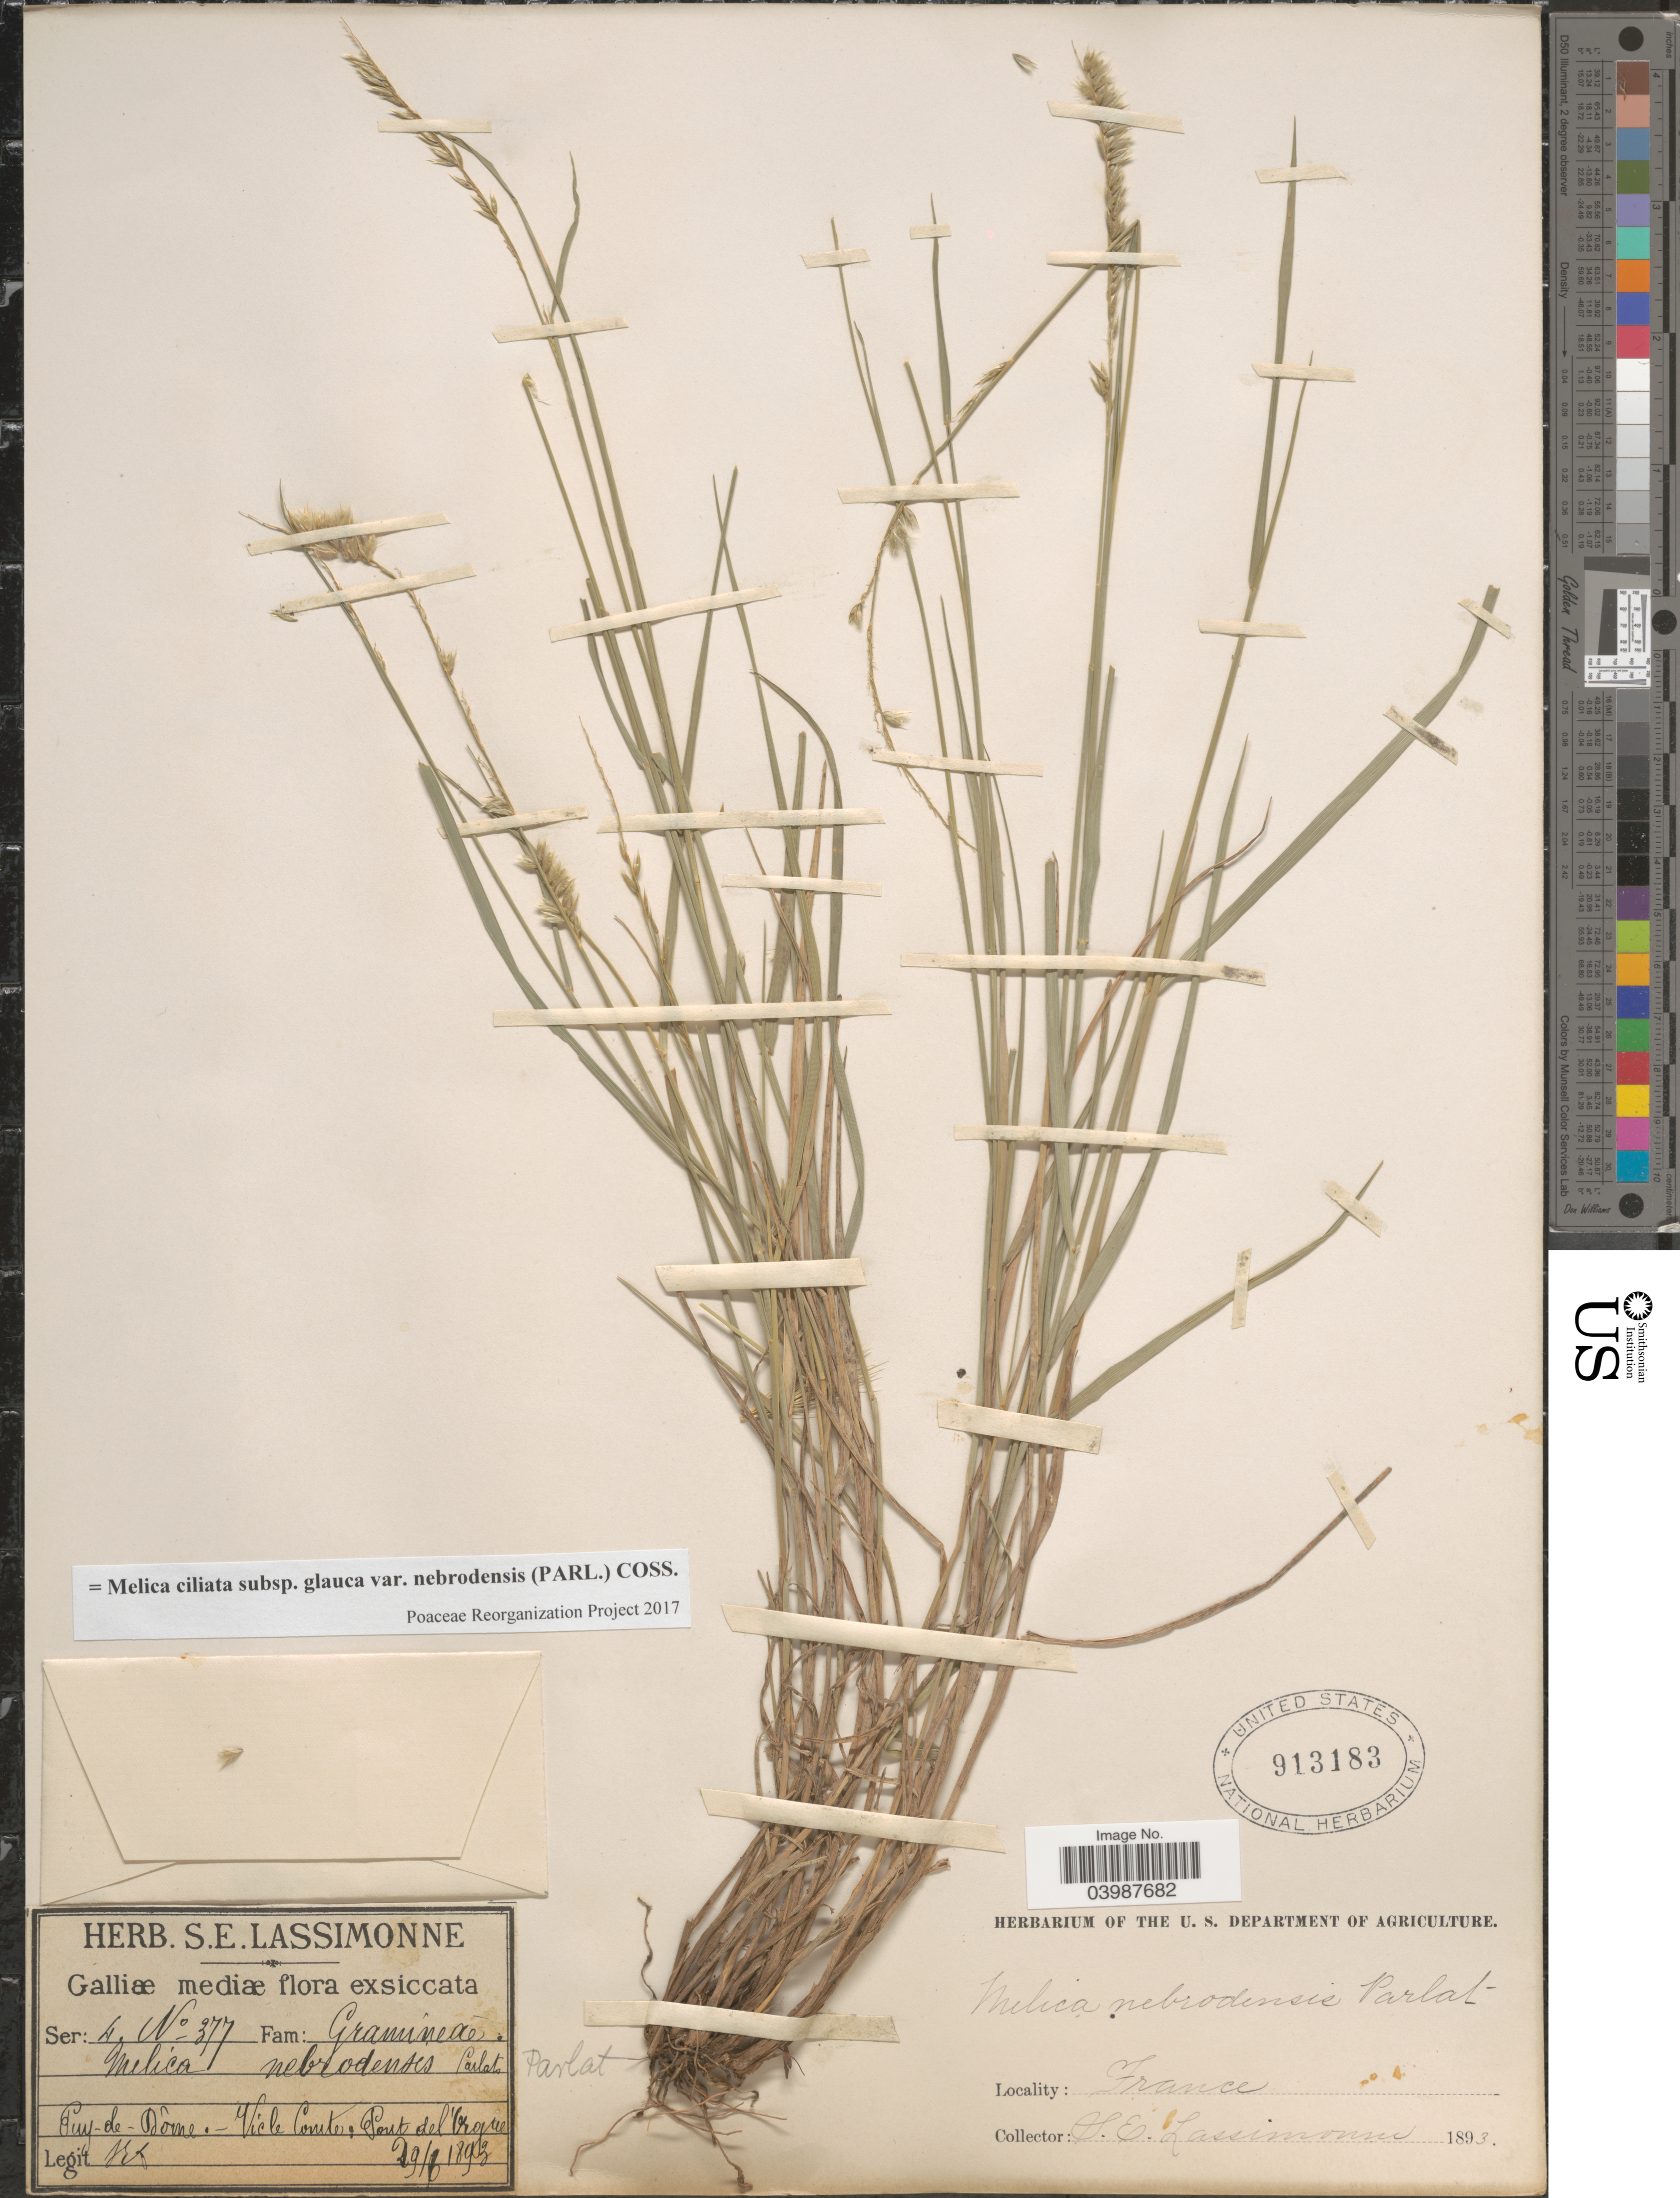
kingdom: Plantae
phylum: Tracheophyta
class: Liliopsida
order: Poales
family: Poaceae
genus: Melica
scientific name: Melica ciliata subsp. glauca var. nebrodensis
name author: (Parl.) Coss.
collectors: S. Lassimonne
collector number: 377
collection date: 1893-06-29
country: France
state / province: Auvergne-Rhône-Alpes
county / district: Puy-de-Dôme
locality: Galliæ mediæ. Puy-de-Dôme. Vic le Comte: Pont del' Orgue [interpreted].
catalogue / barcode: US 913183